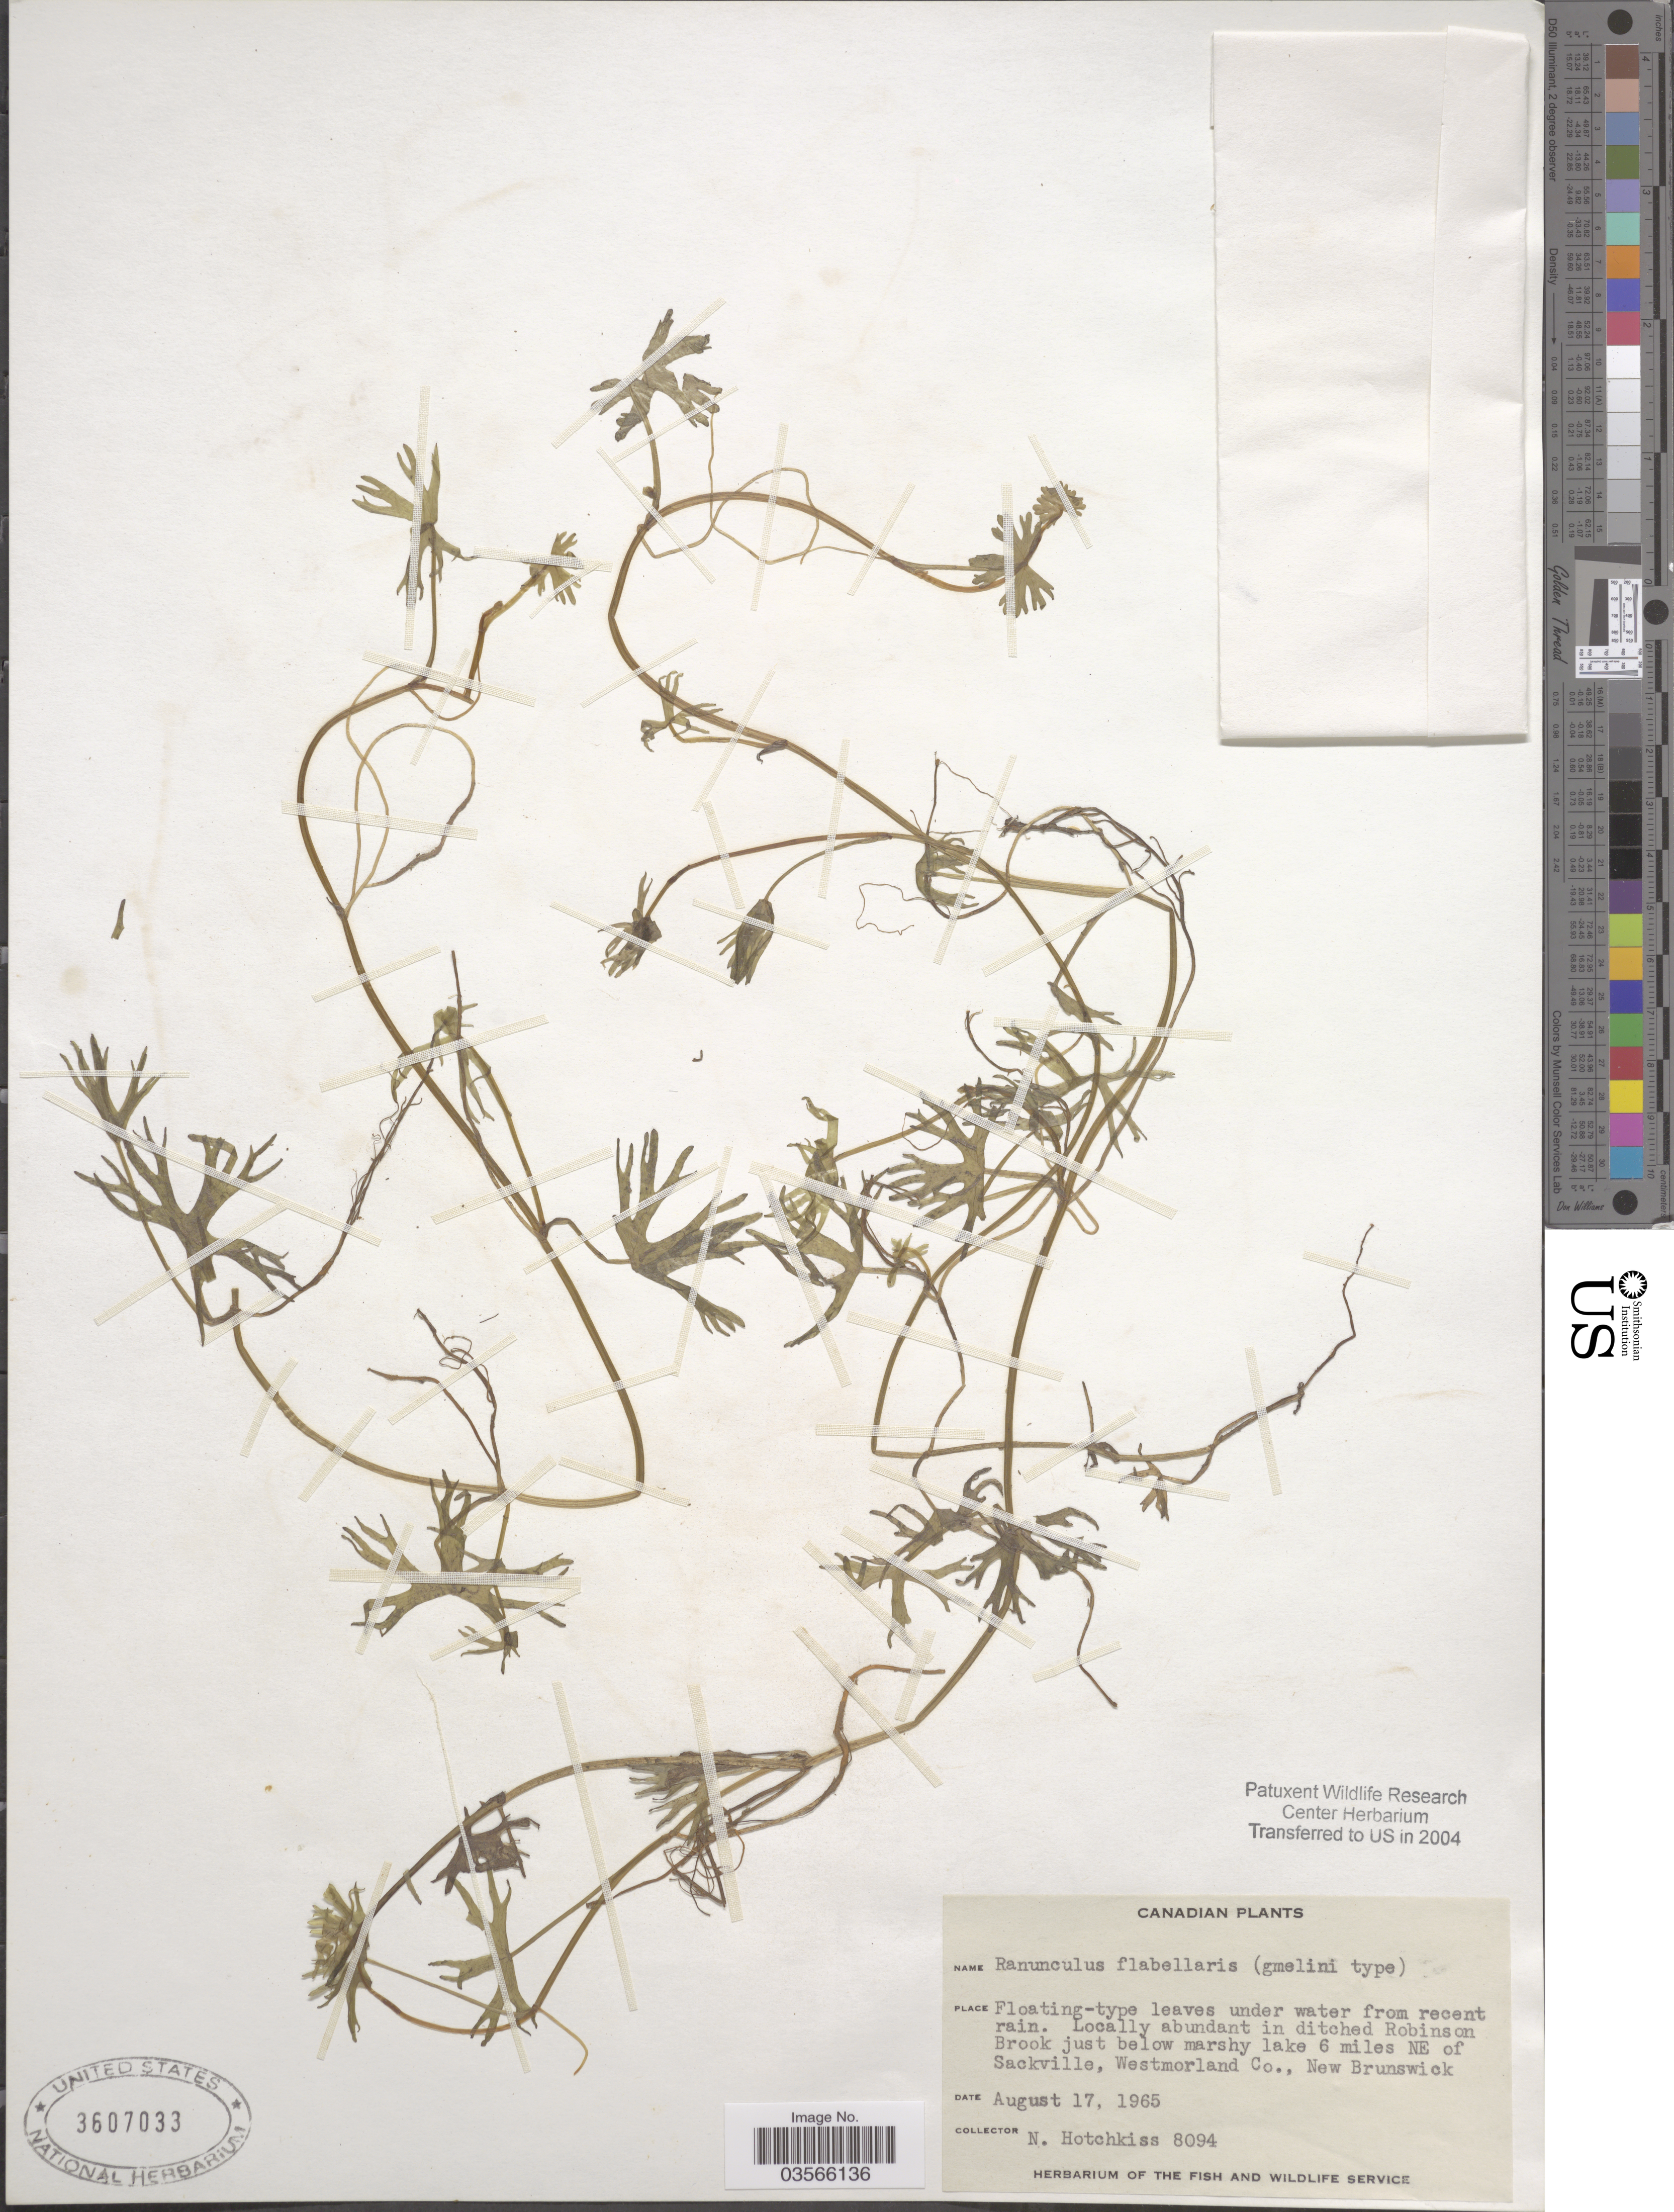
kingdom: Plantae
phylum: Tracheophyta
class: Magnoliopsida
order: Ranunculales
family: Ranunculaceae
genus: Ranunculus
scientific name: Ranunculus flabellaris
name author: Raf.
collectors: N. Hotchkiss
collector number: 8094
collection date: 1965-08-17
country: Canada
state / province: New Brunswick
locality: In ditched Robinson Brook just below marshy lake 6 miles NE of Sackville, Westmorland Co.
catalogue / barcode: US 3607033